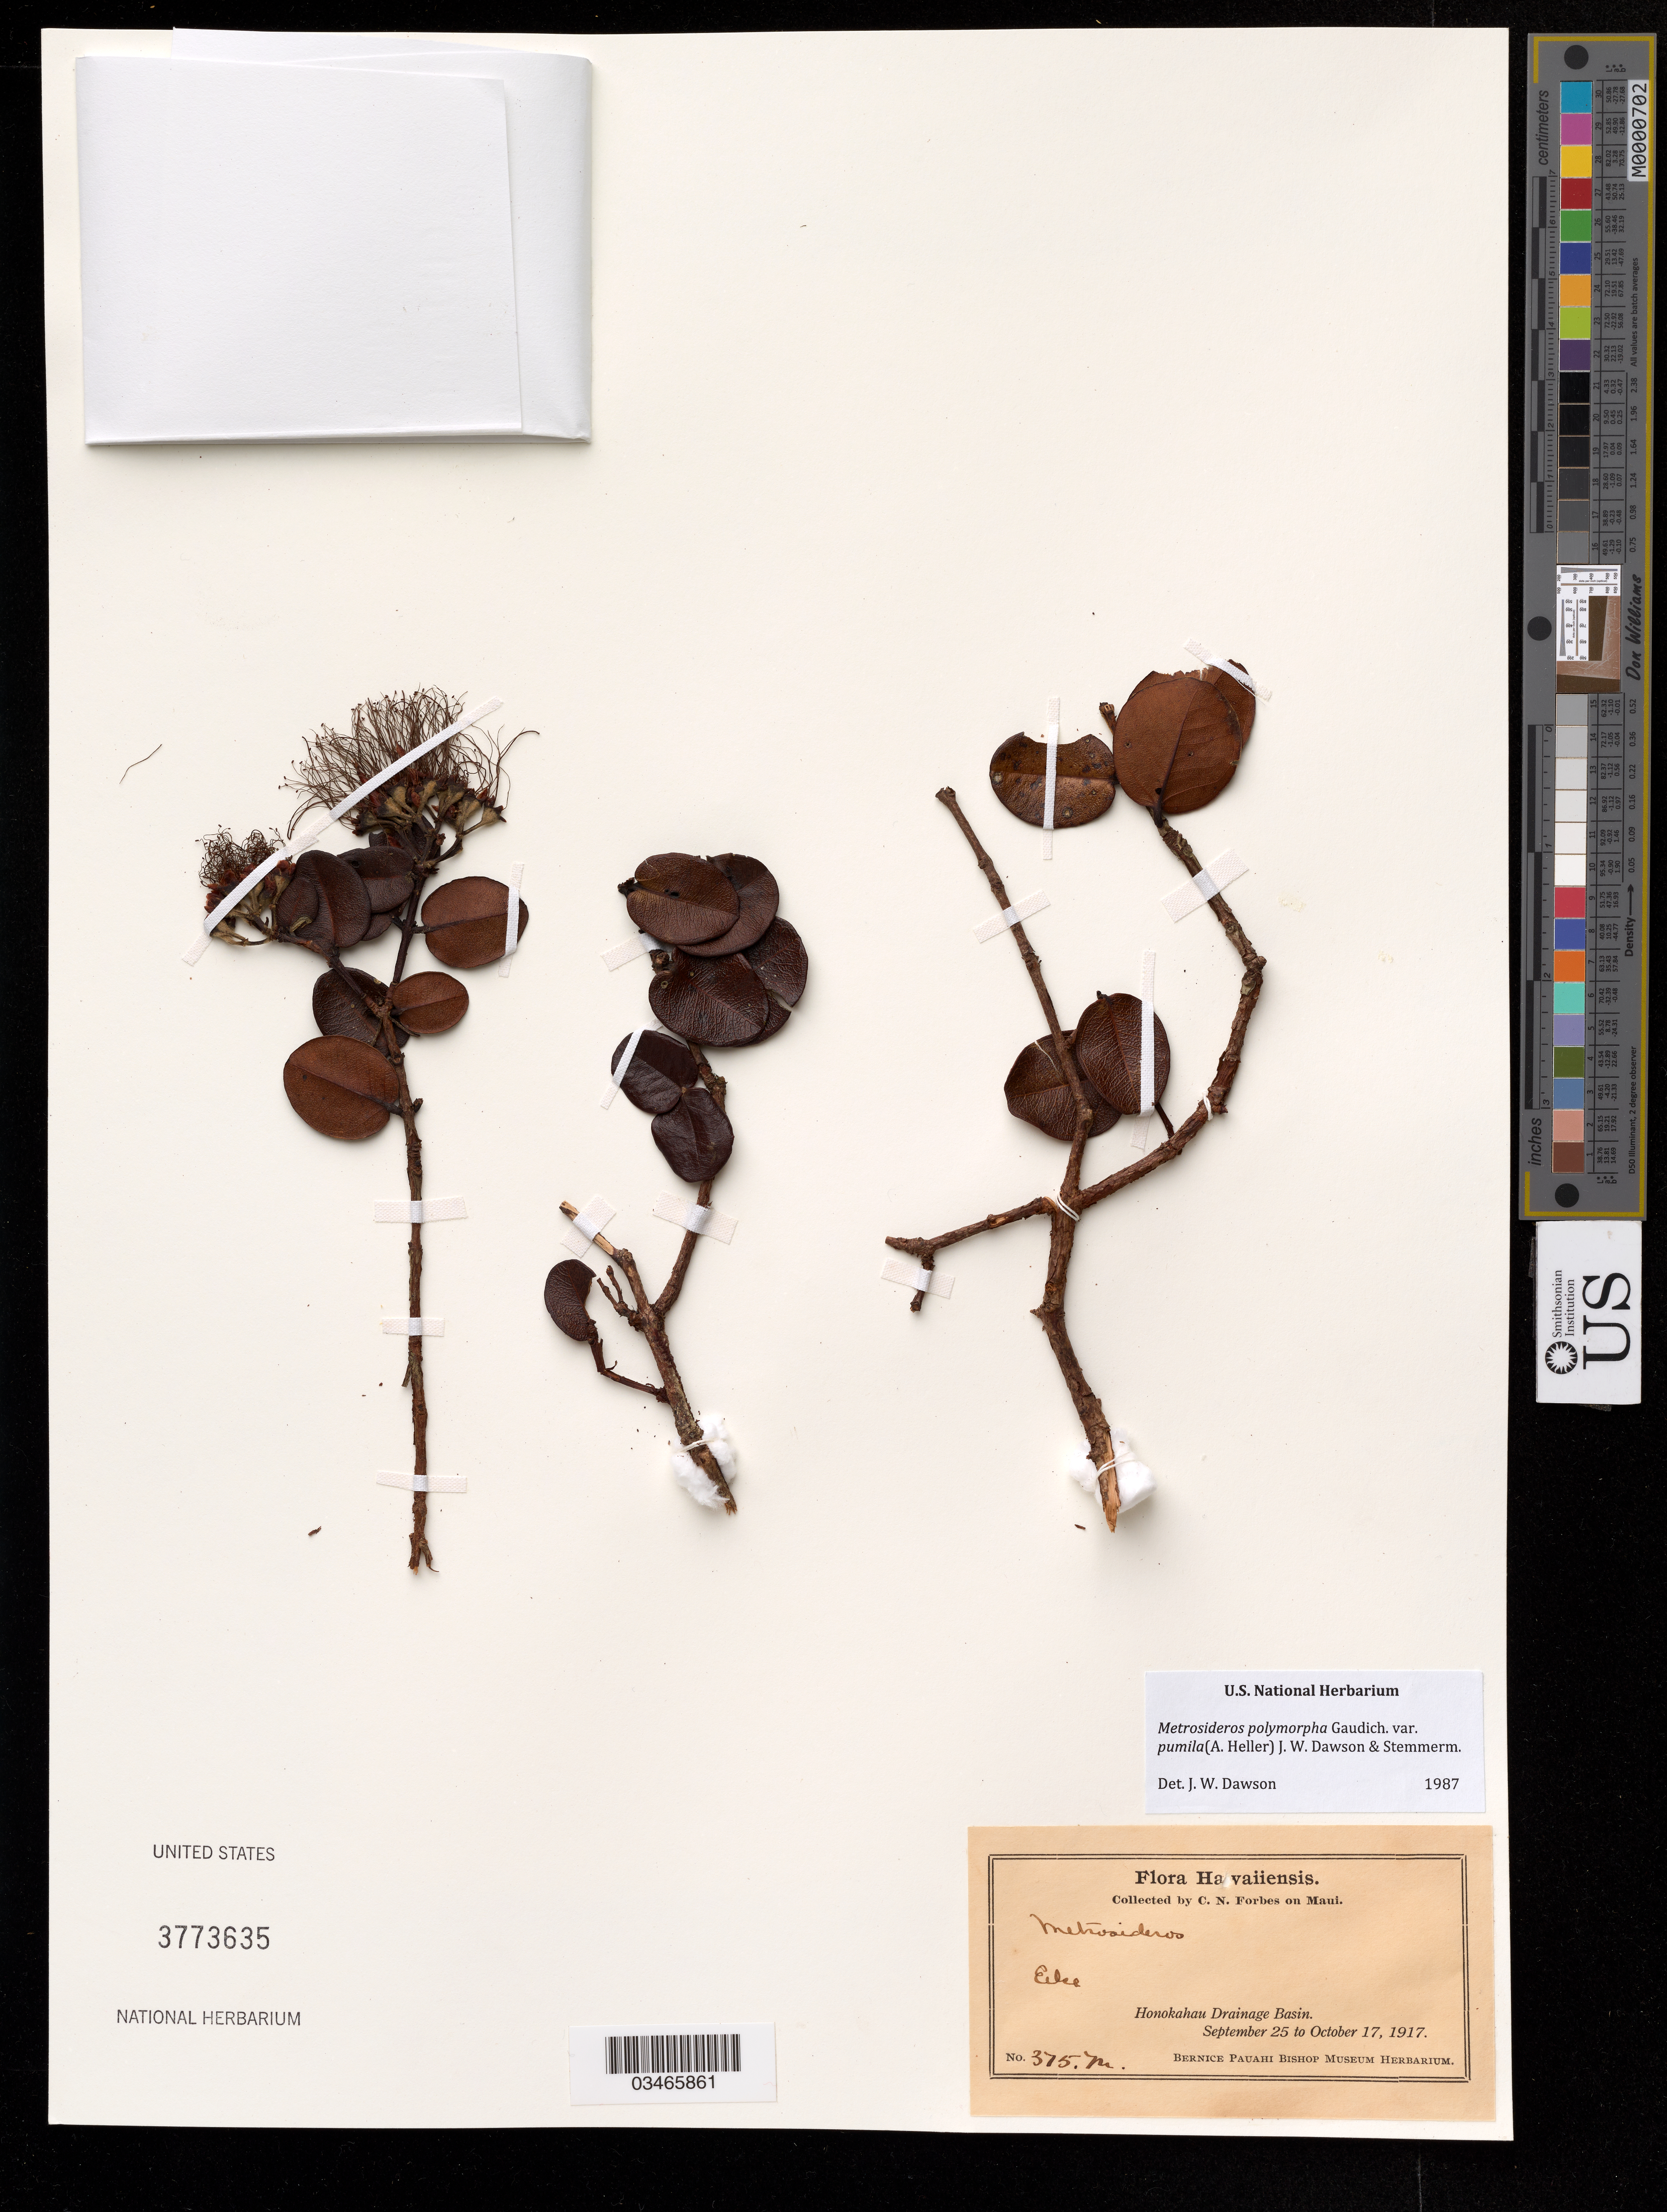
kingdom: Plantae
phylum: Tracheophyta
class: Magnoliopsida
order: Myrtales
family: Myrtaceae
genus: Metrosideros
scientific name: Metrosideros polymorpha var. pumila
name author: (A. Heller) J.W. Dawson & Stemmerm.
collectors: C. N. Forbes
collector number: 375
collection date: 1917-09-25/1917-10-17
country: United States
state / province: Hawaii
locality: Maui. Honokahau Drainage Basin.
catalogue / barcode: US 3773635